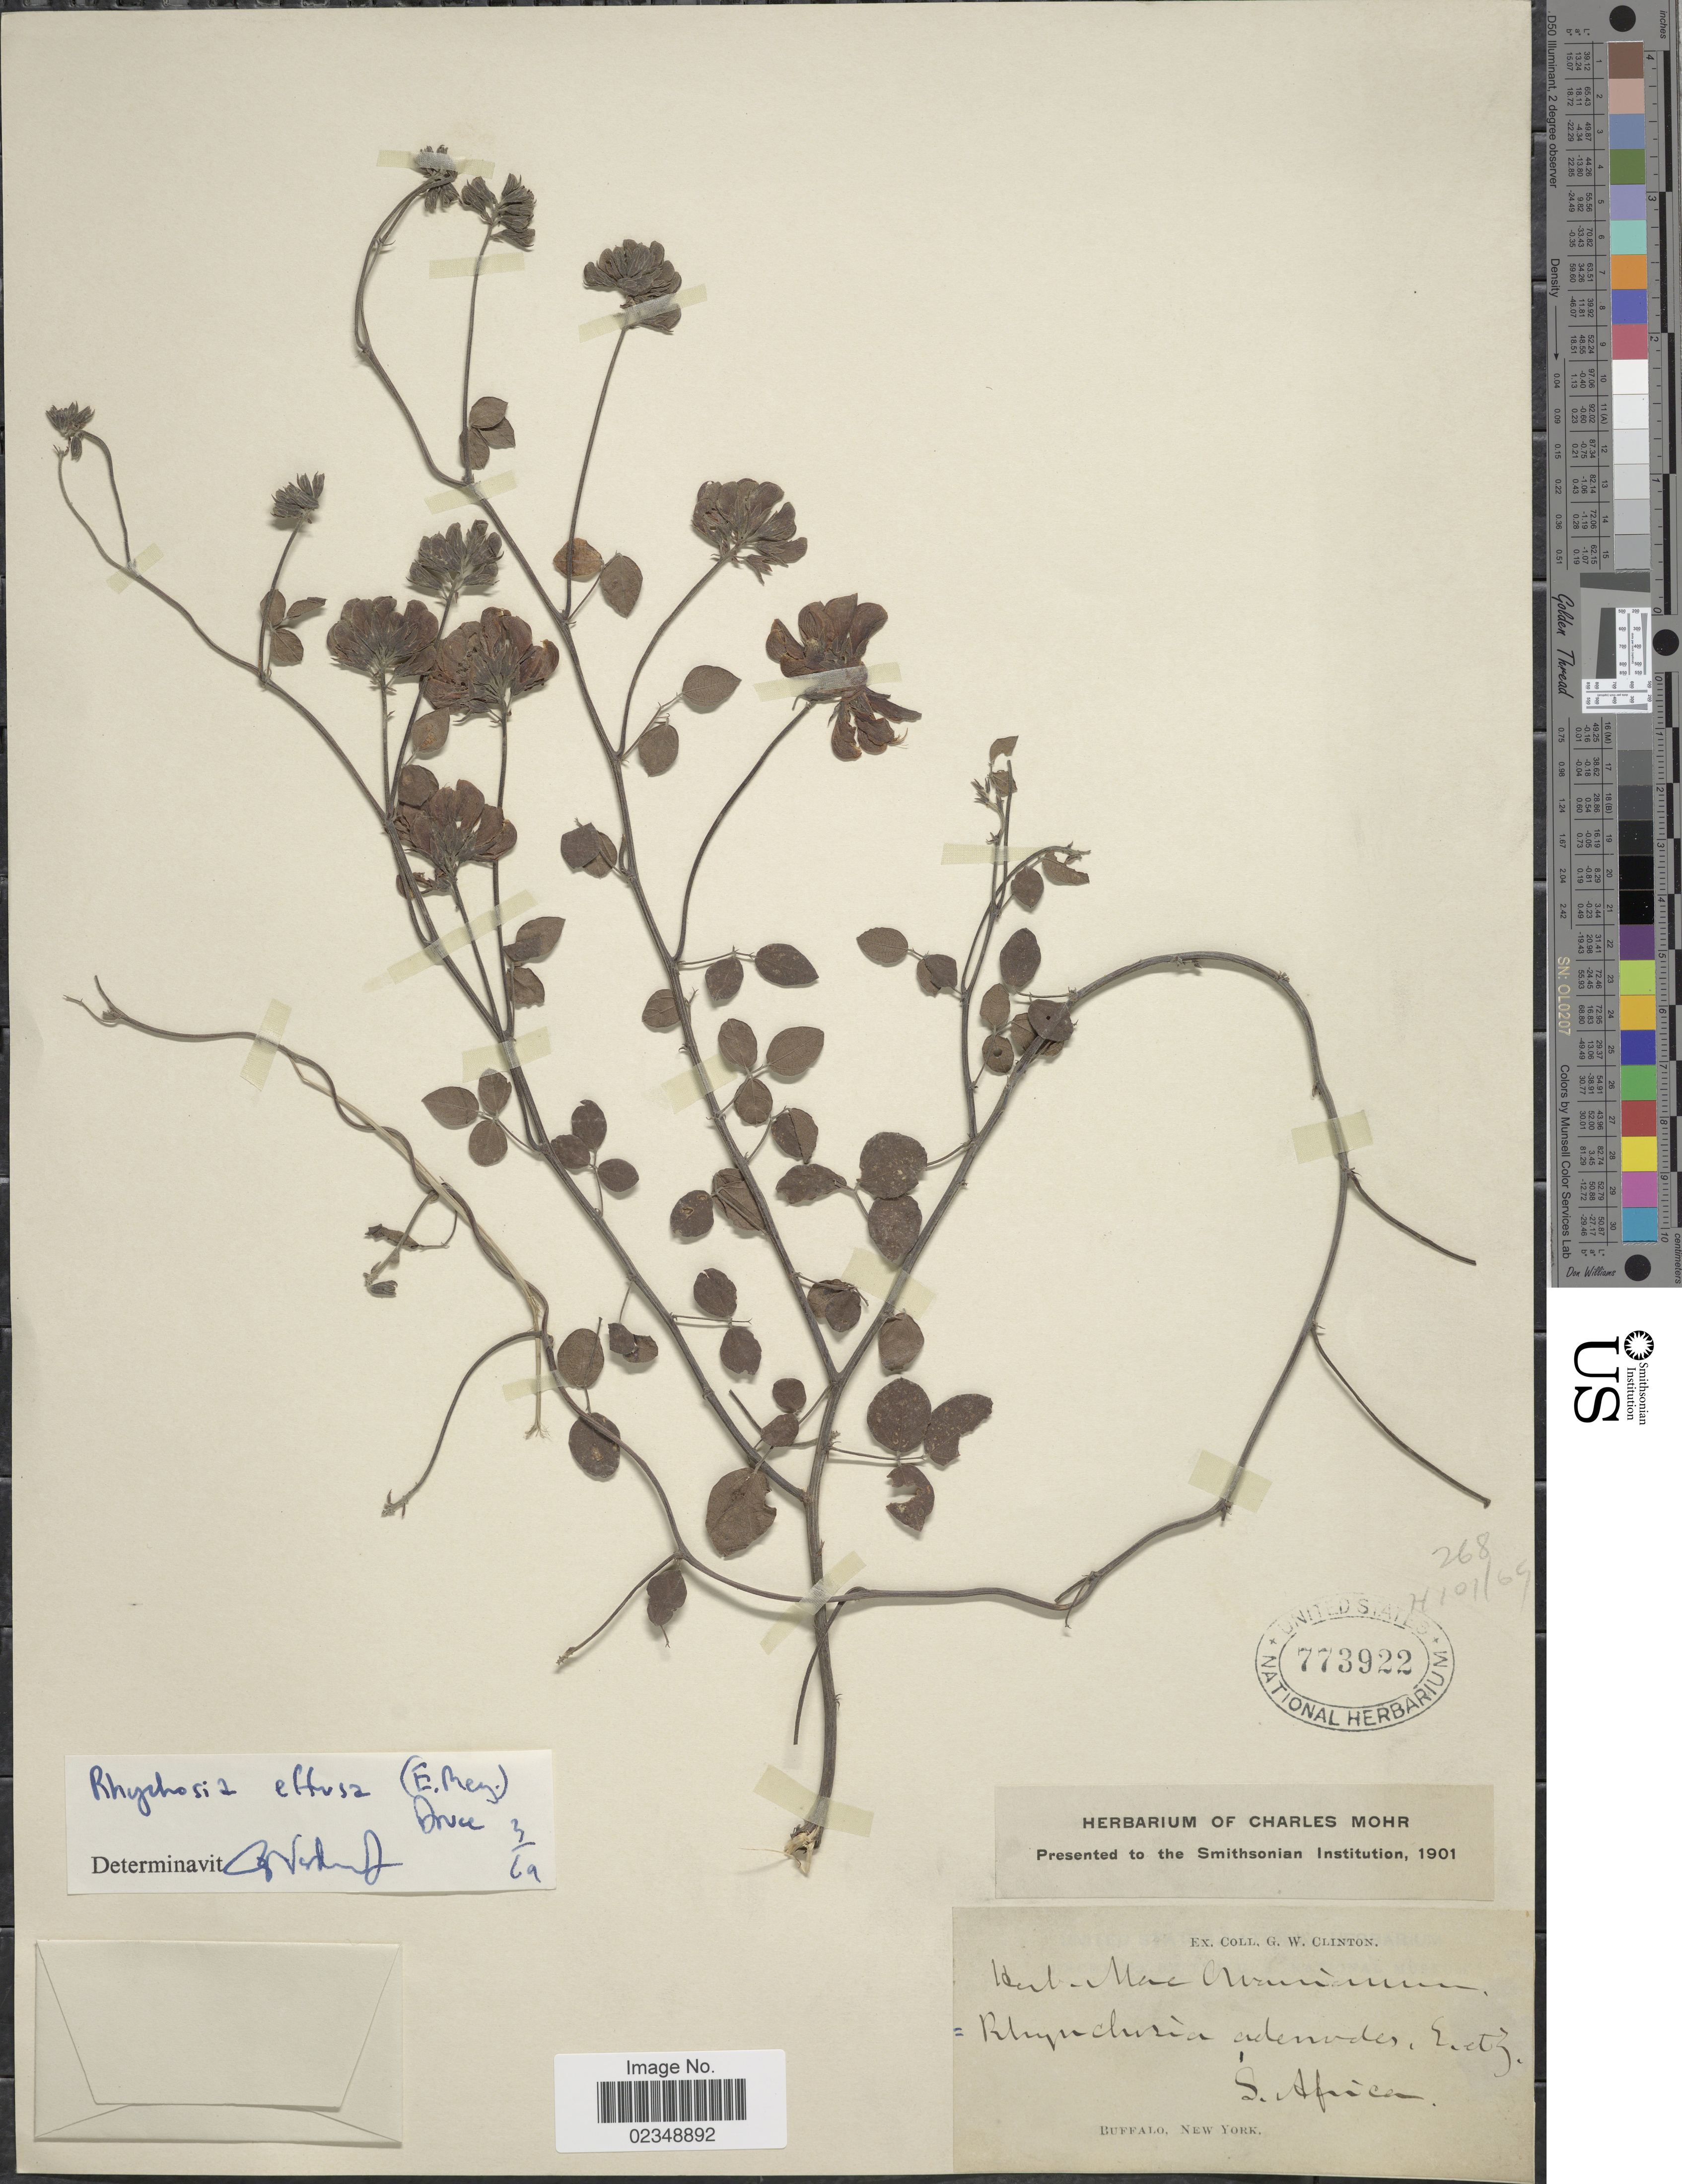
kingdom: Plantae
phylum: Tracheophyta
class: Magnoliopsida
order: Fabales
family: Fabaceae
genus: Rhynchosia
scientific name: Rhynchosia effusa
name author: Druce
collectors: G. W. Clinton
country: South Africa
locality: Buffalo, New York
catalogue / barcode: US 773922